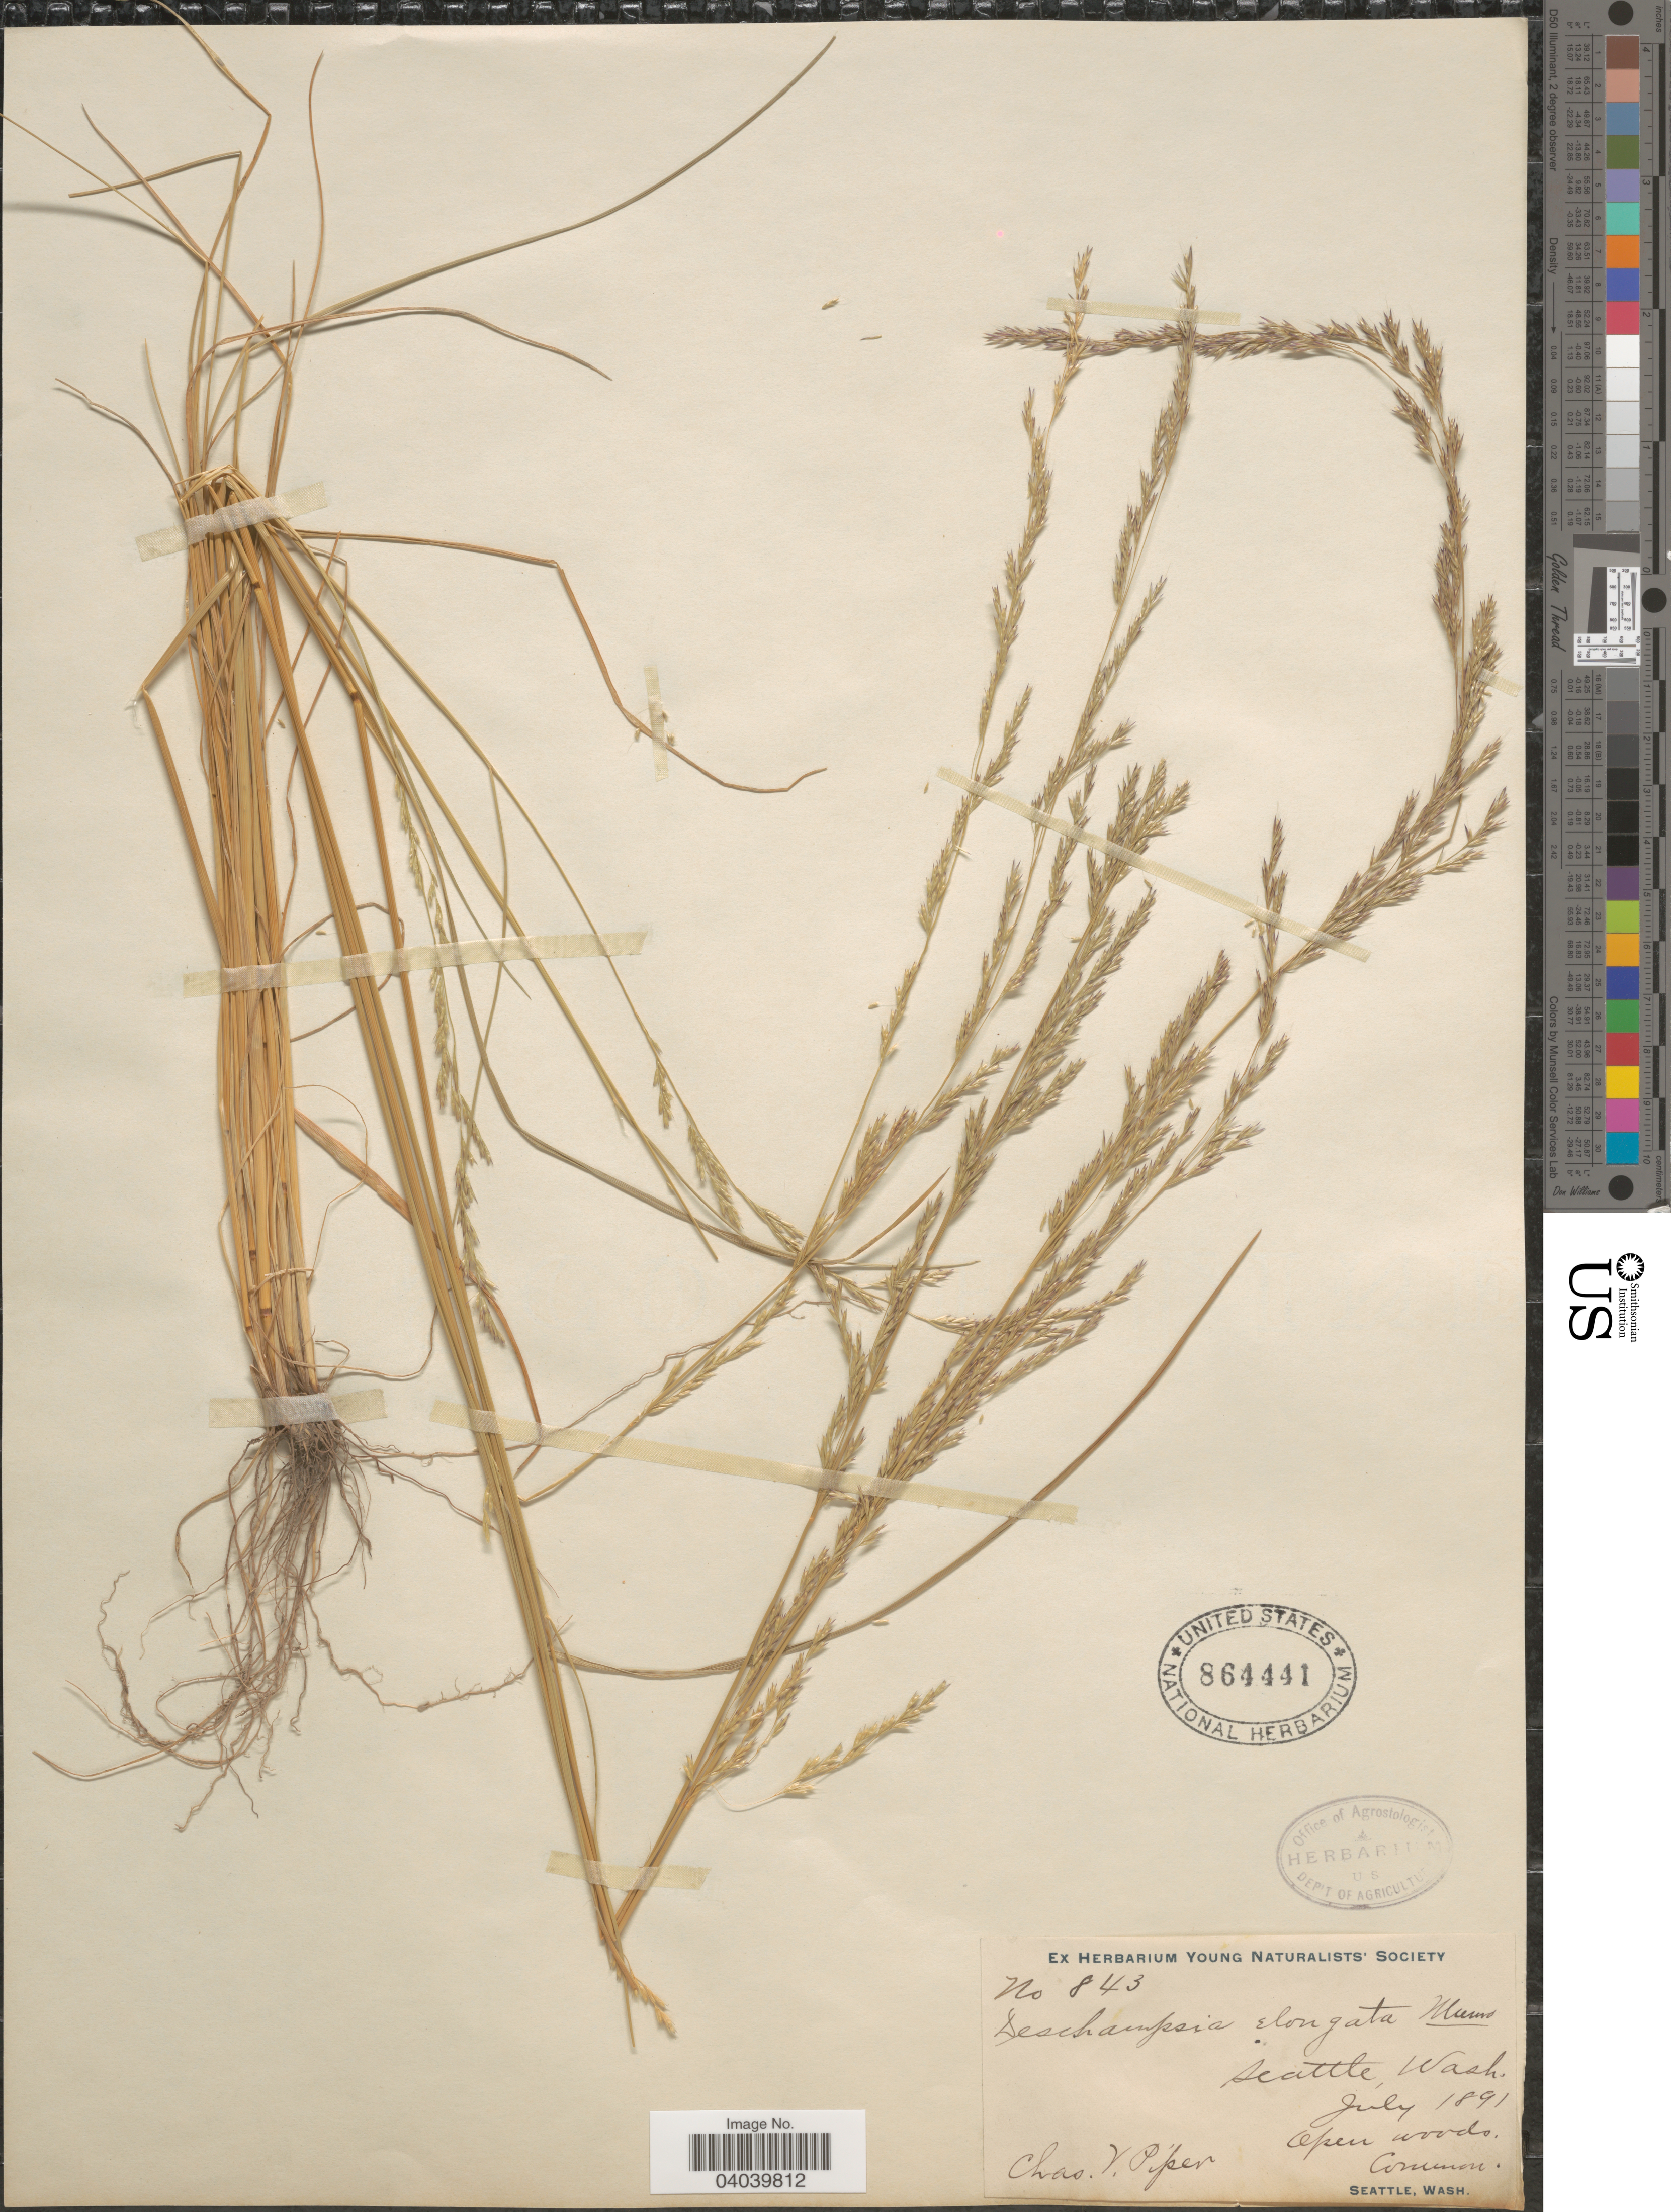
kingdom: Plantae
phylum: Tracheophyta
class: Liliopsida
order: Poales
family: Poaceae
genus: Deschampsia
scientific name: Deschampsia elongata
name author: (Hook.) Munro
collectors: C. V. Piper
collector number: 843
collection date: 1891-07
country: United States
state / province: Washington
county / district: King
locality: Seattle.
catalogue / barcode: US 864441